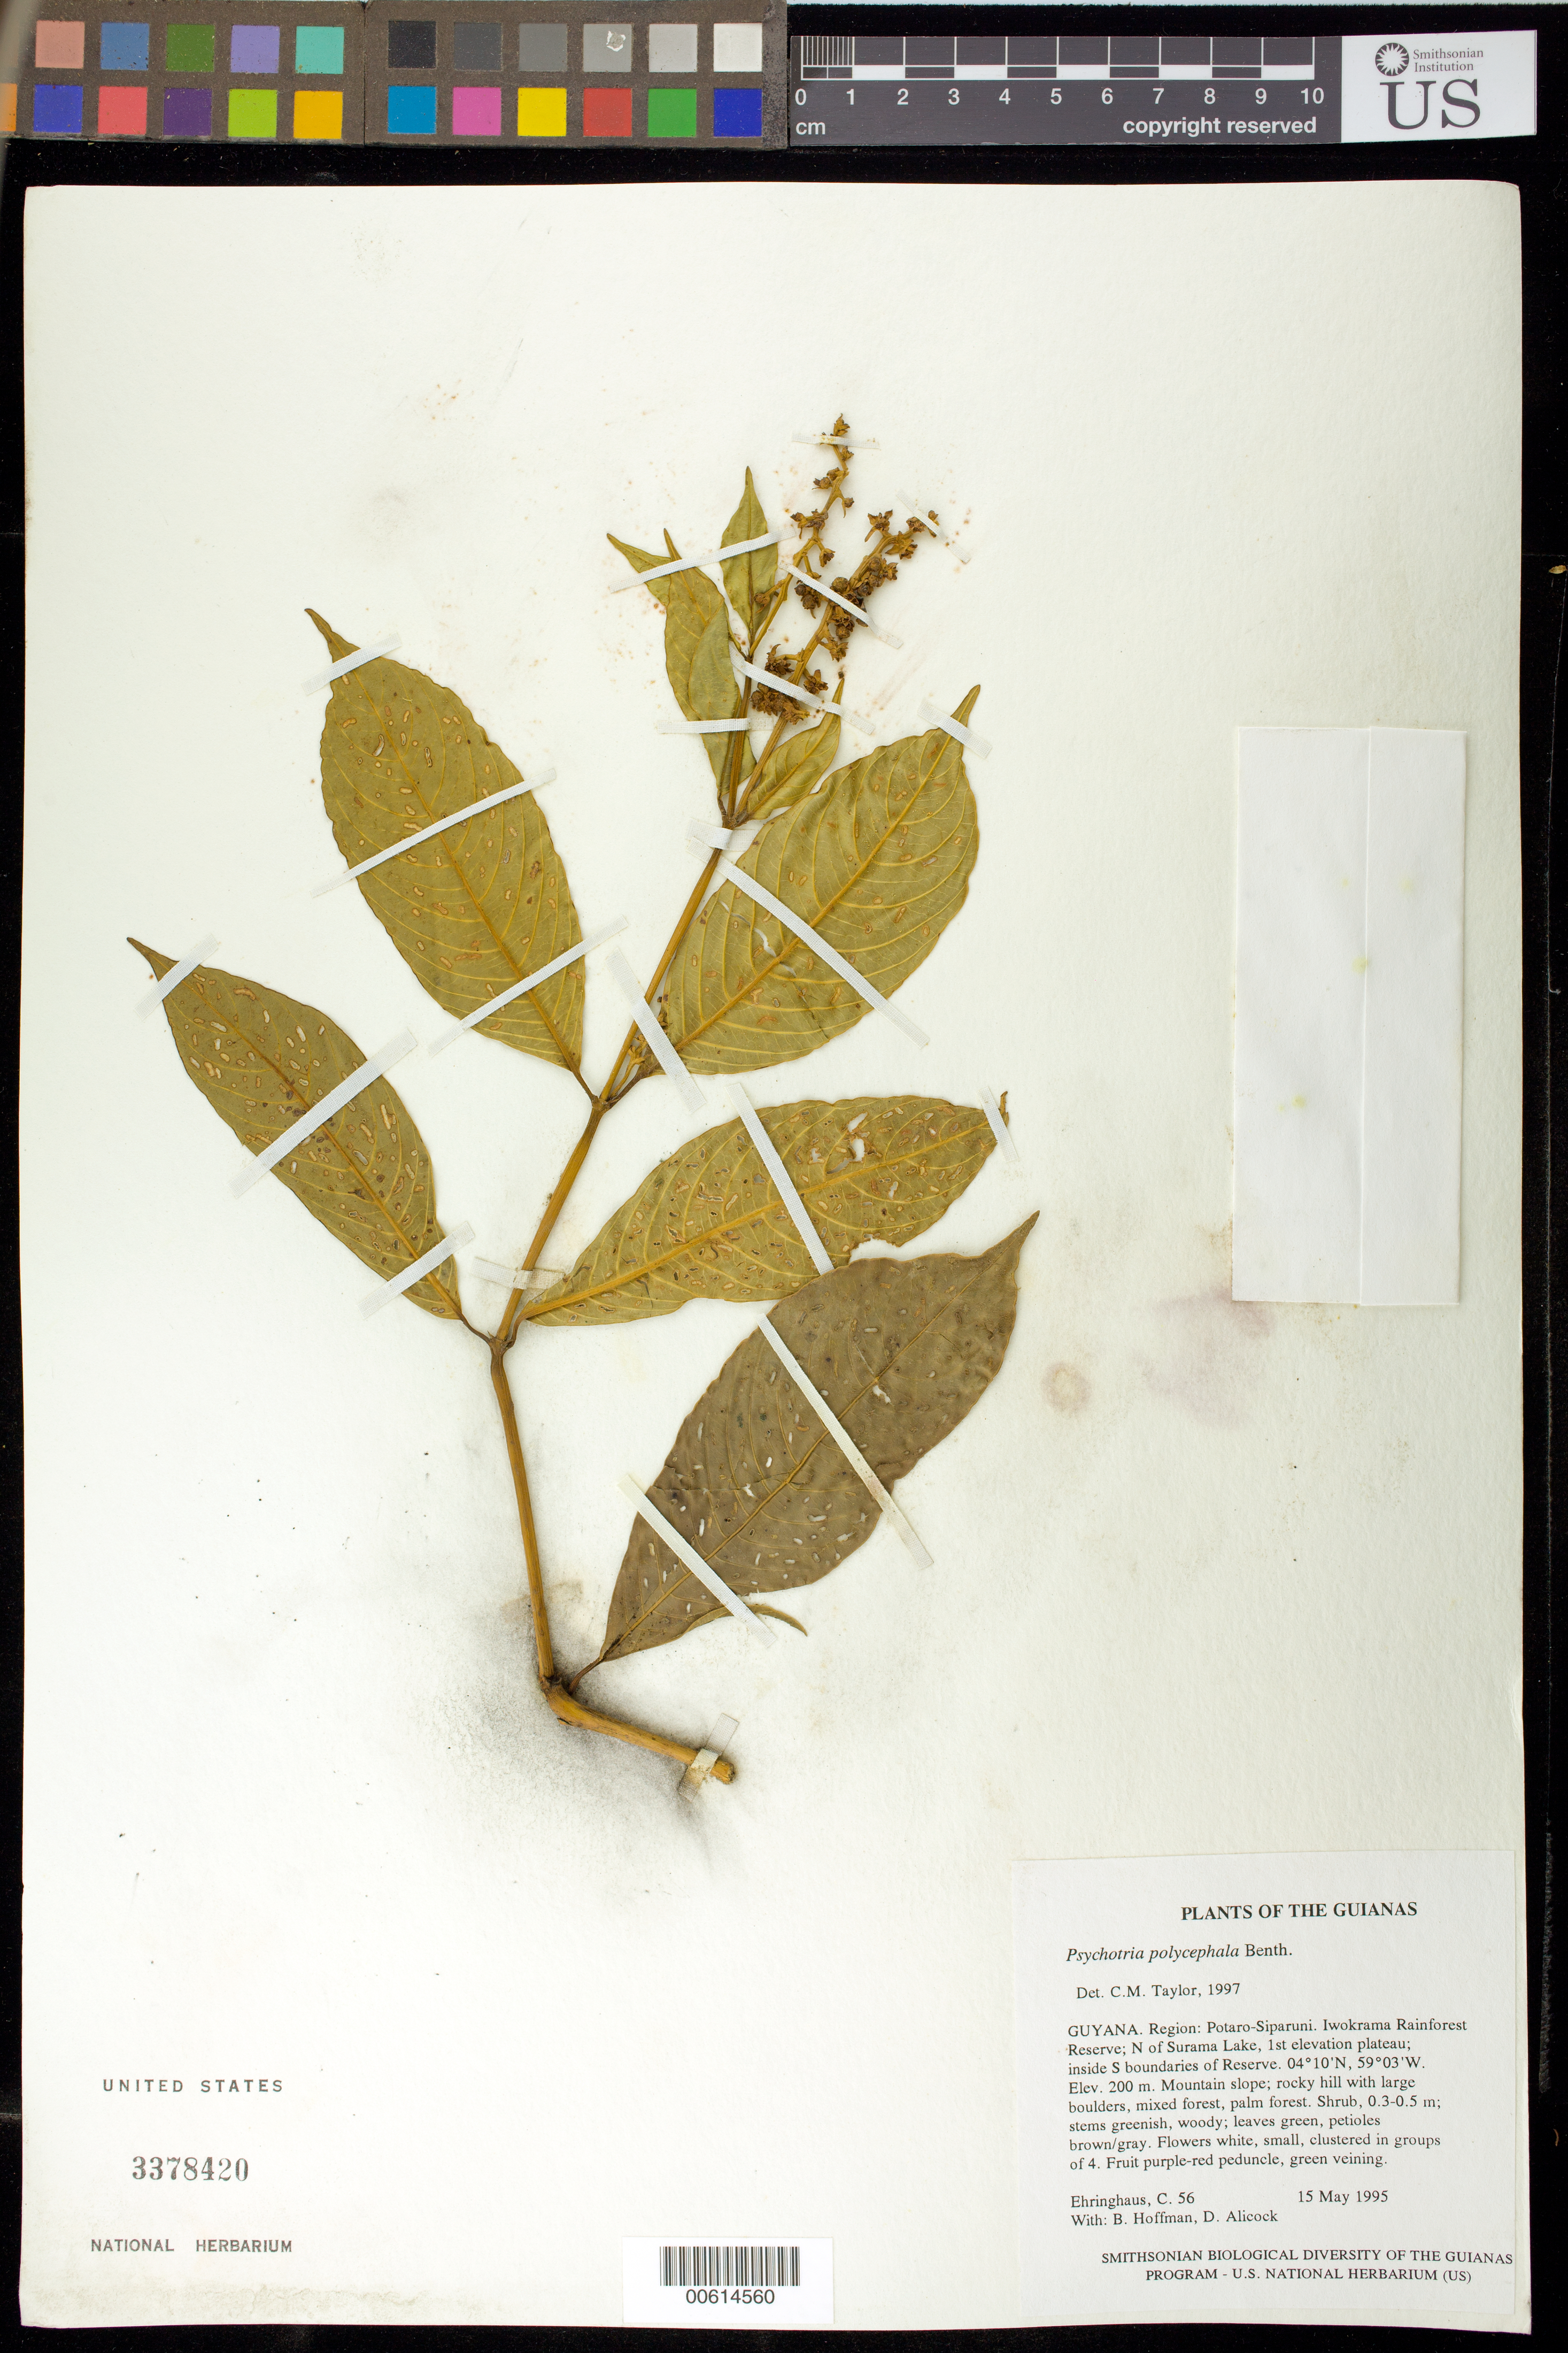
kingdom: Plantae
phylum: Tracheophyta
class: Magnoliopsida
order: Gentianales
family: Rubiaceae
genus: Palicourea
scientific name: Palicourea polycephala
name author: (Benth.) Delprete & J.H. Kirkbr.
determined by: Kirkbride, J. H., Jr.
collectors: C. Ehringhaus, B. Hoffman & D. Allicock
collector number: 56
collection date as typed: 15 May 1995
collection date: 1995-05-15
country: Guyana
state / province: Potaro-Siparuni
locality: Iwokrama Rainforest Reserve; N of Surama Lake, 1st elevation plateau; inside S boundaries of Reserve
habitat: Mountain slope; rocky hill with large boulders, mixed forest, palm forest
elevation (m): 200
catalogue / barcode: US 3378420